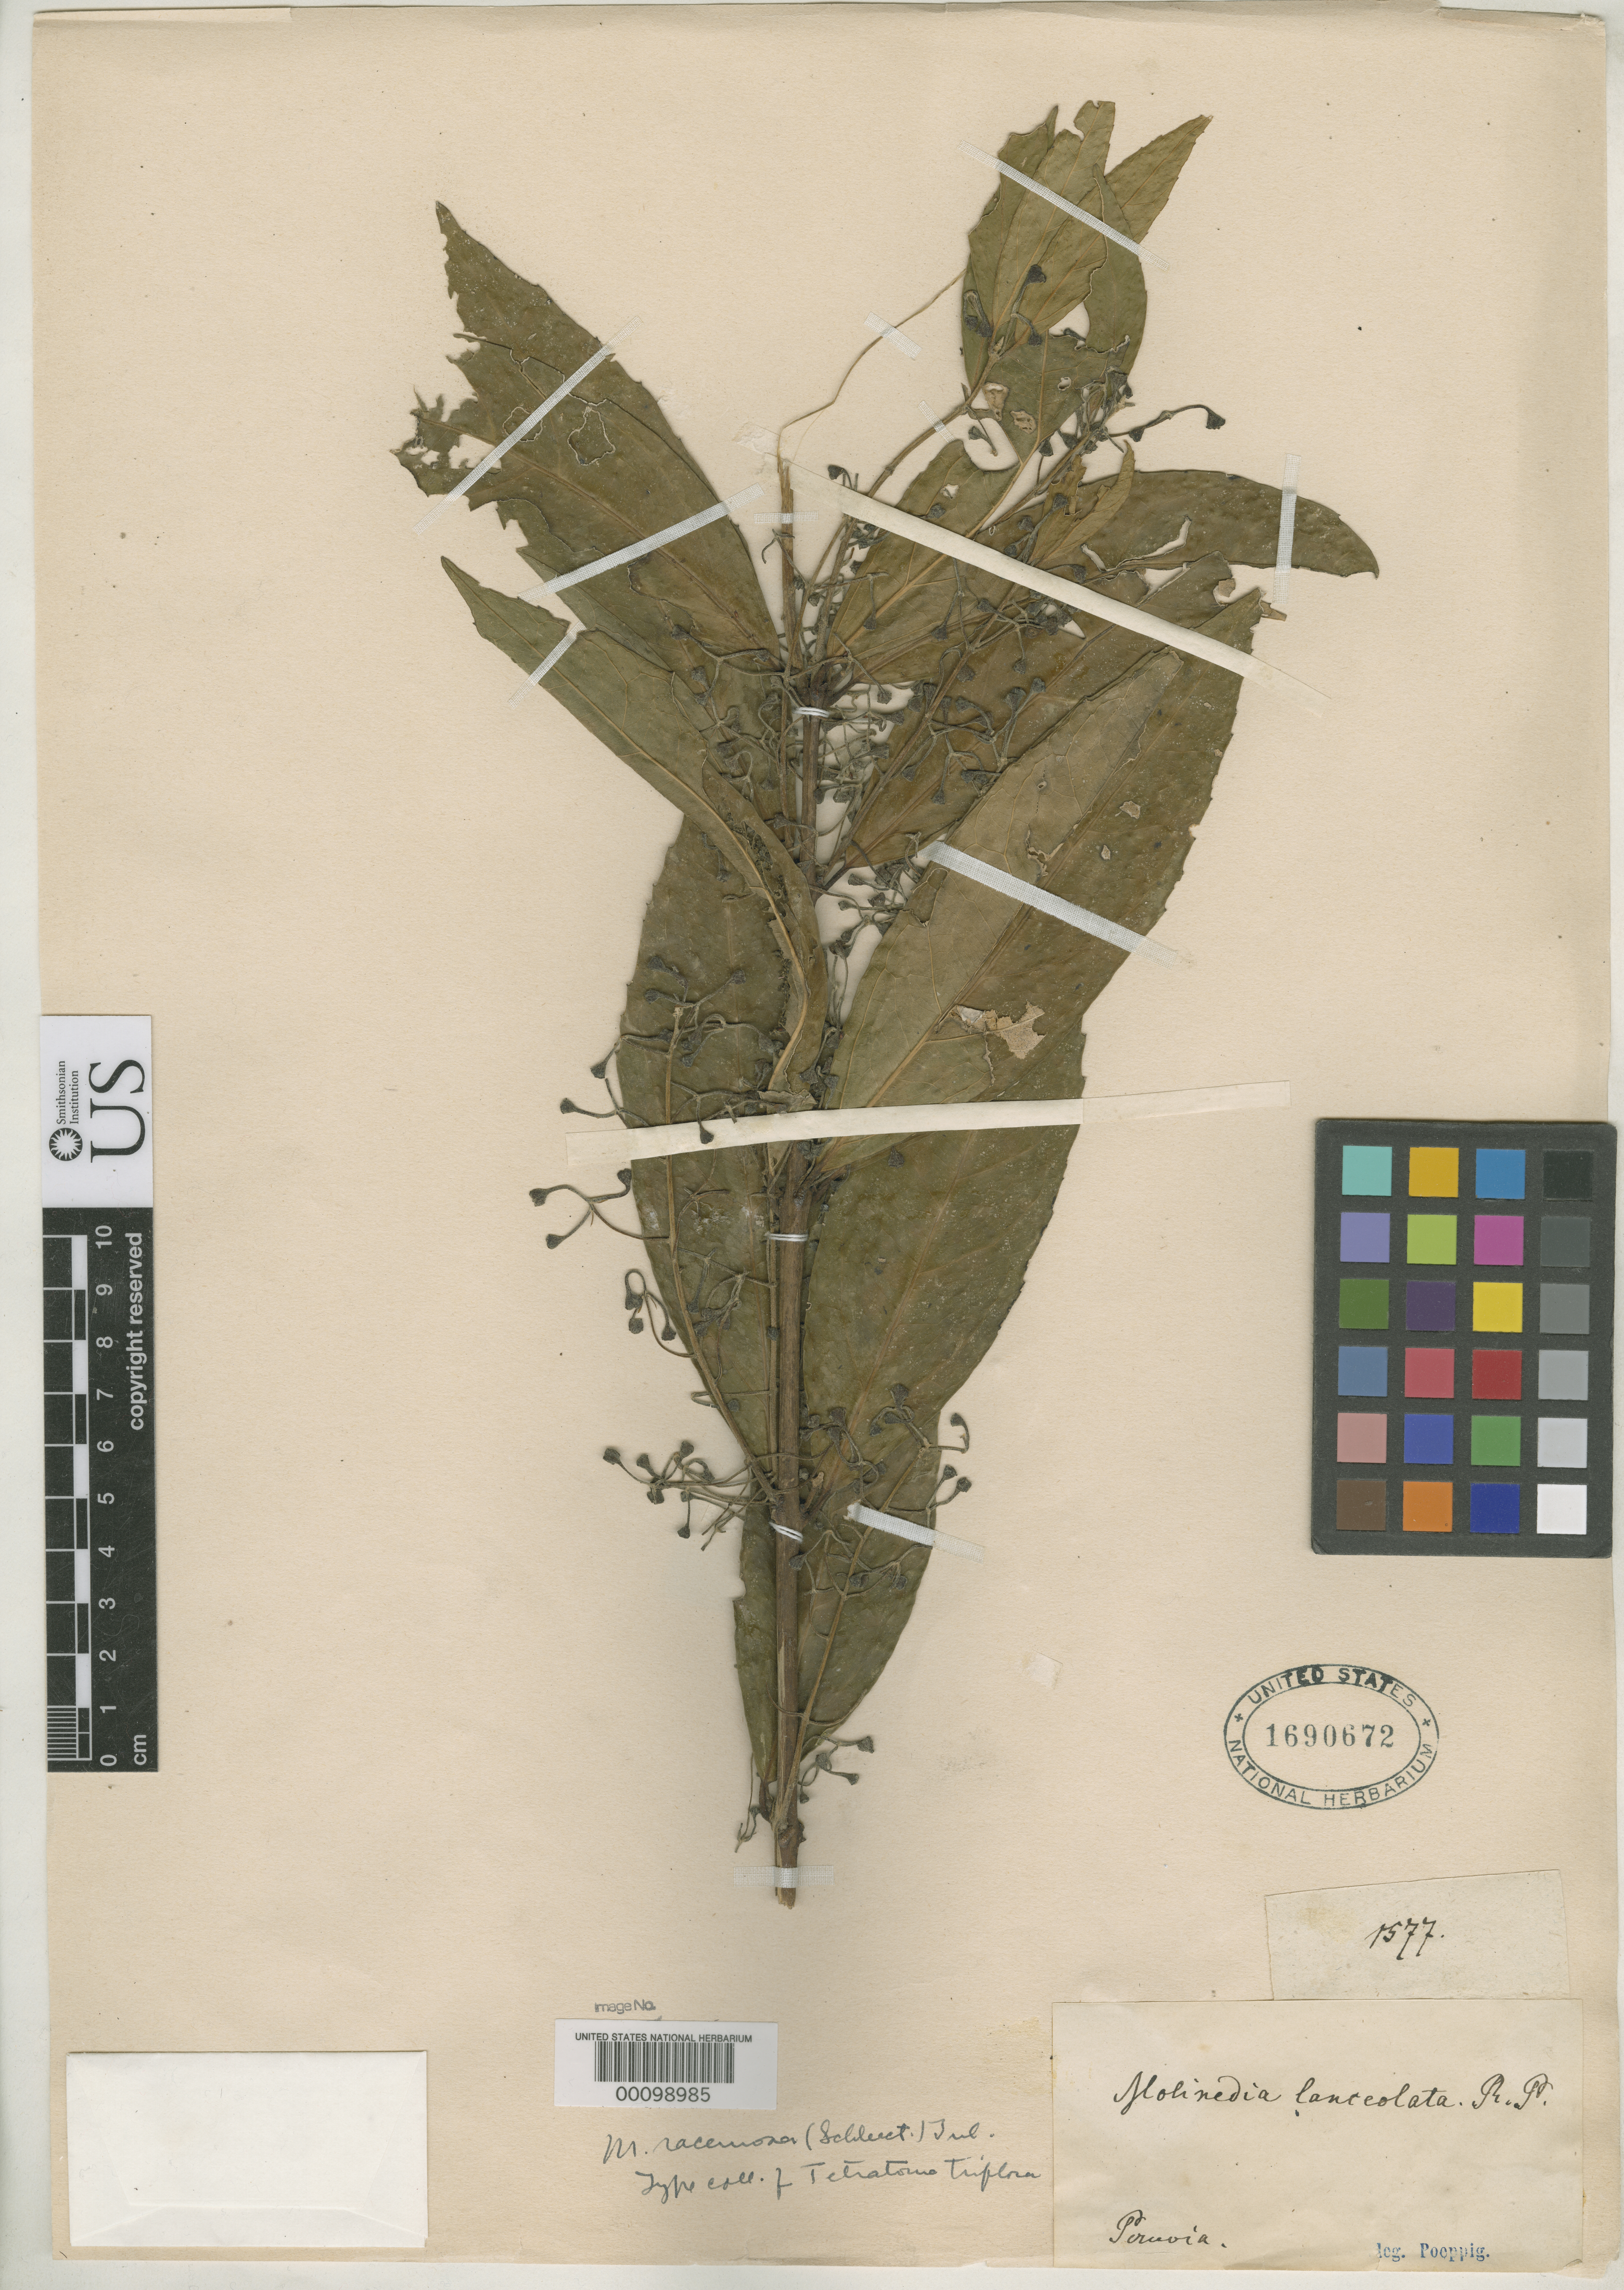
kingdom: Plantae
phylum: Tracheophyta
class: Magnoliopsida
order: Laurales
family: Monimiaceae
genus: Tetratome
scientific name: Tetratome triflora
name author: Poepp. & Endl.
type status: Type Collection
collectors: E. F. Poeppig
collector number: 1577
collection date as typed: Dec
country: Peru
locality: east mountains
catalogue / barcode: US 1690672